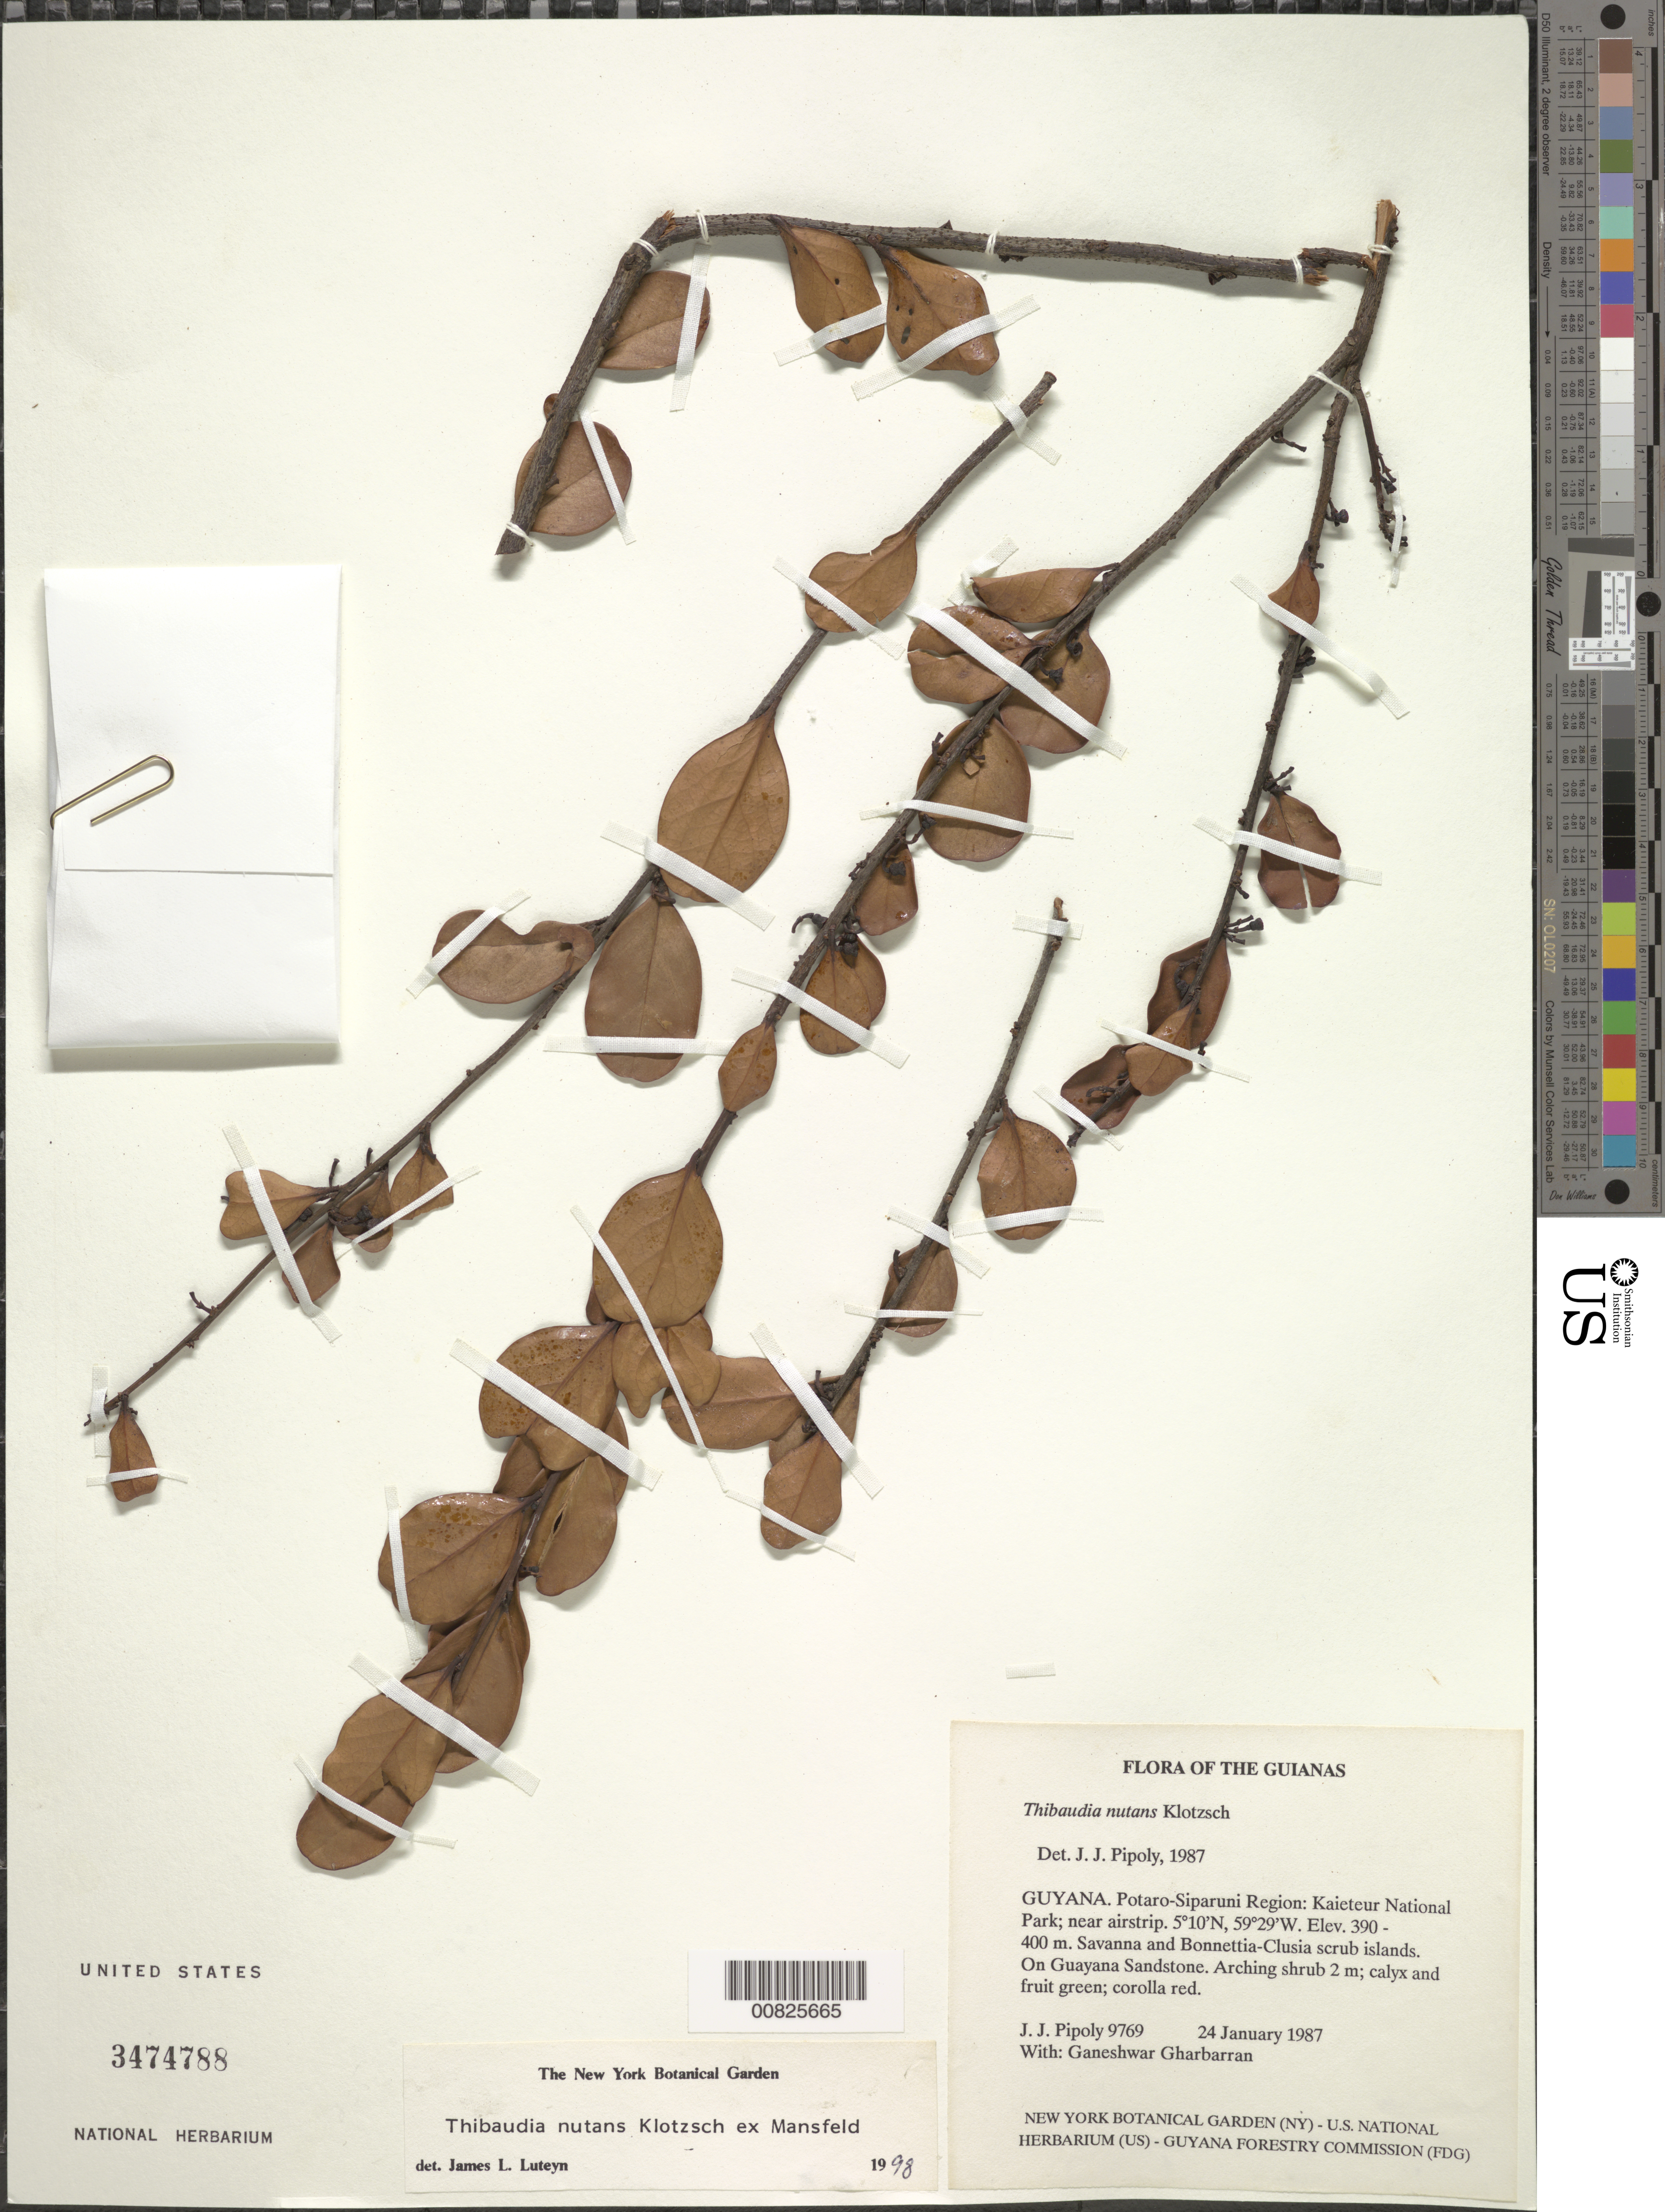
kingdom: Plantae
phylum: Tracheophyta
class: Magnoliopsida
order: Ericales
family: Ericaceae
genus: Thibaudia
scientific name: Thibaudia nutans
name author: Klotzsch ex Mansf.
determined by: Luteyn, J. L.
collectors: J. J. Pipoly & G. Gharbarran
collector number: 9769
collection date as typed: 24 January 1987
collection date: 1987-01-24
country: Guyana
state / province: Potaro-Siparuni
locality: Kaieteur National Park; near airstrip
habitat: Savanna and Bonnetia-Clusia scrub islands. Guayana sandstone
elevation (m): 390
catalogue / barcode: US 3474788